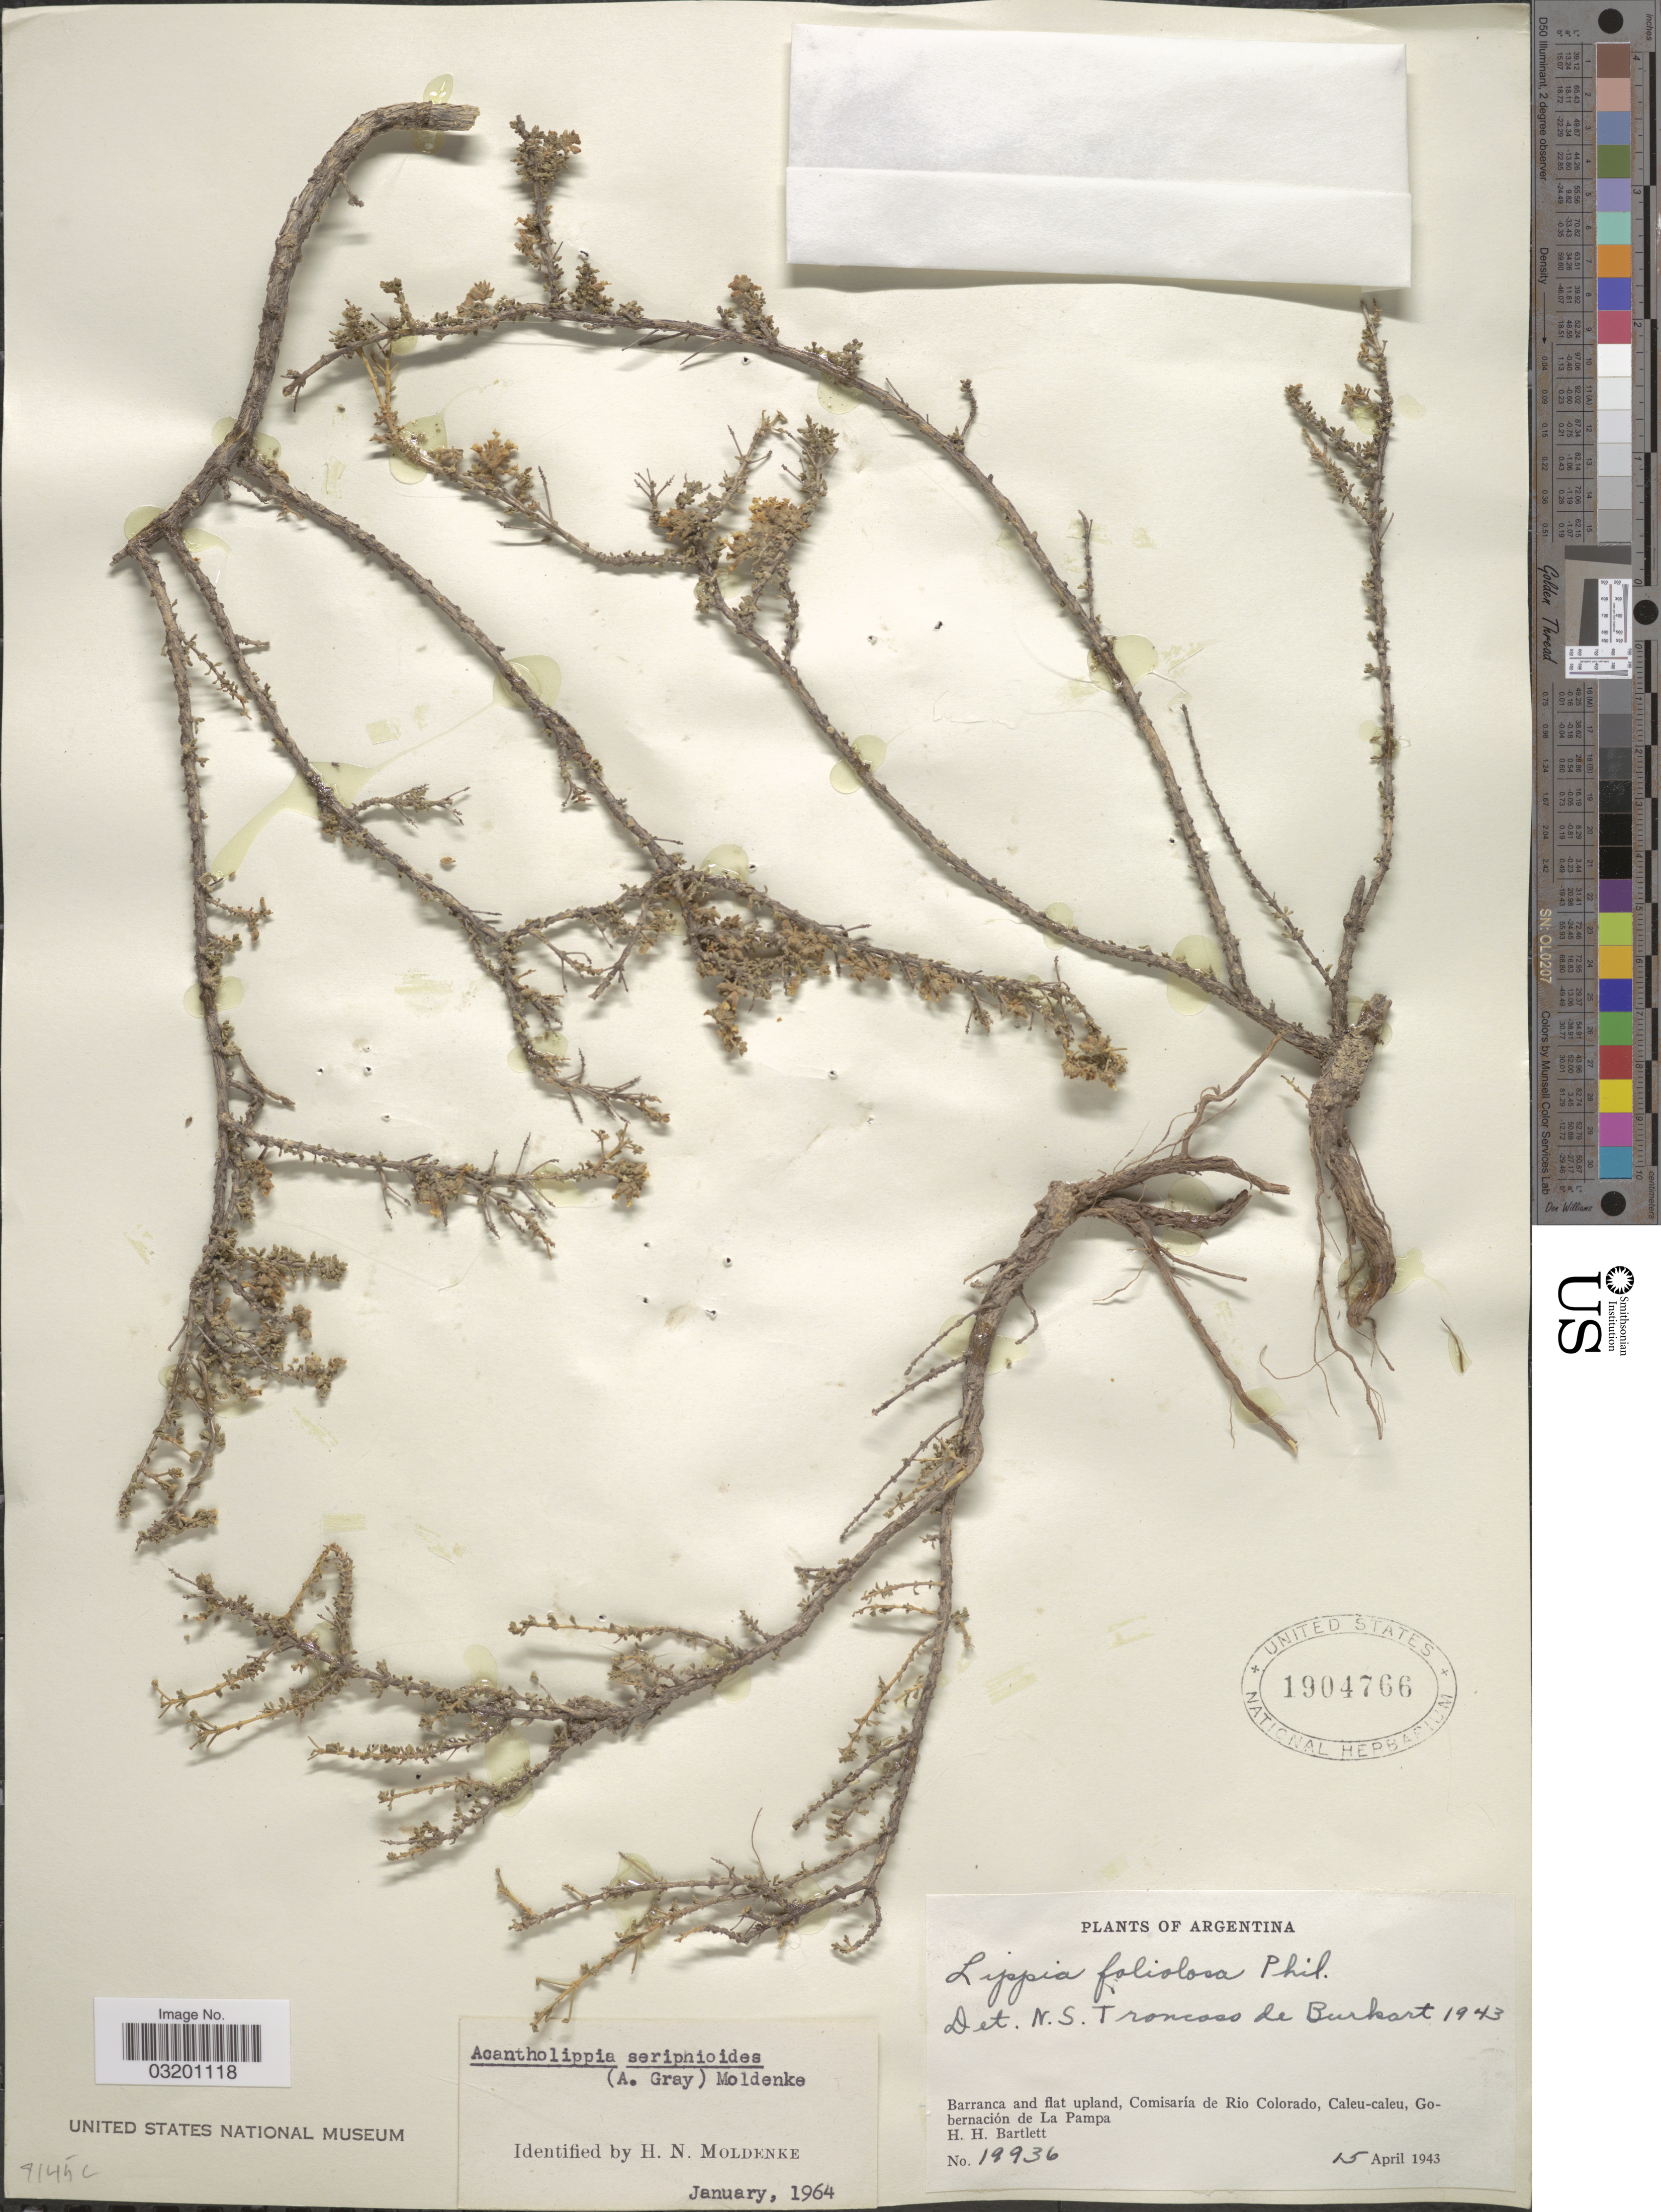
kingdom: Plantae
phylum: Tracheophyta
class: Magnoliopsida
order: Lamiales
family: Verbenaceae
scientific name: Acantholippa seriphioides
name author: (A. Gray) Moldenke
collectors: H. H. Bartlett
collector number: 19936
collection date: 1943-04-15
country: Argentina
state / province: La Pampa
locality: Barranca and flat upland, Comisaría de Rio Colorado, Caleu-Caleu. Gobernación de La Pampa.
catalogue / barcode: US 1904766